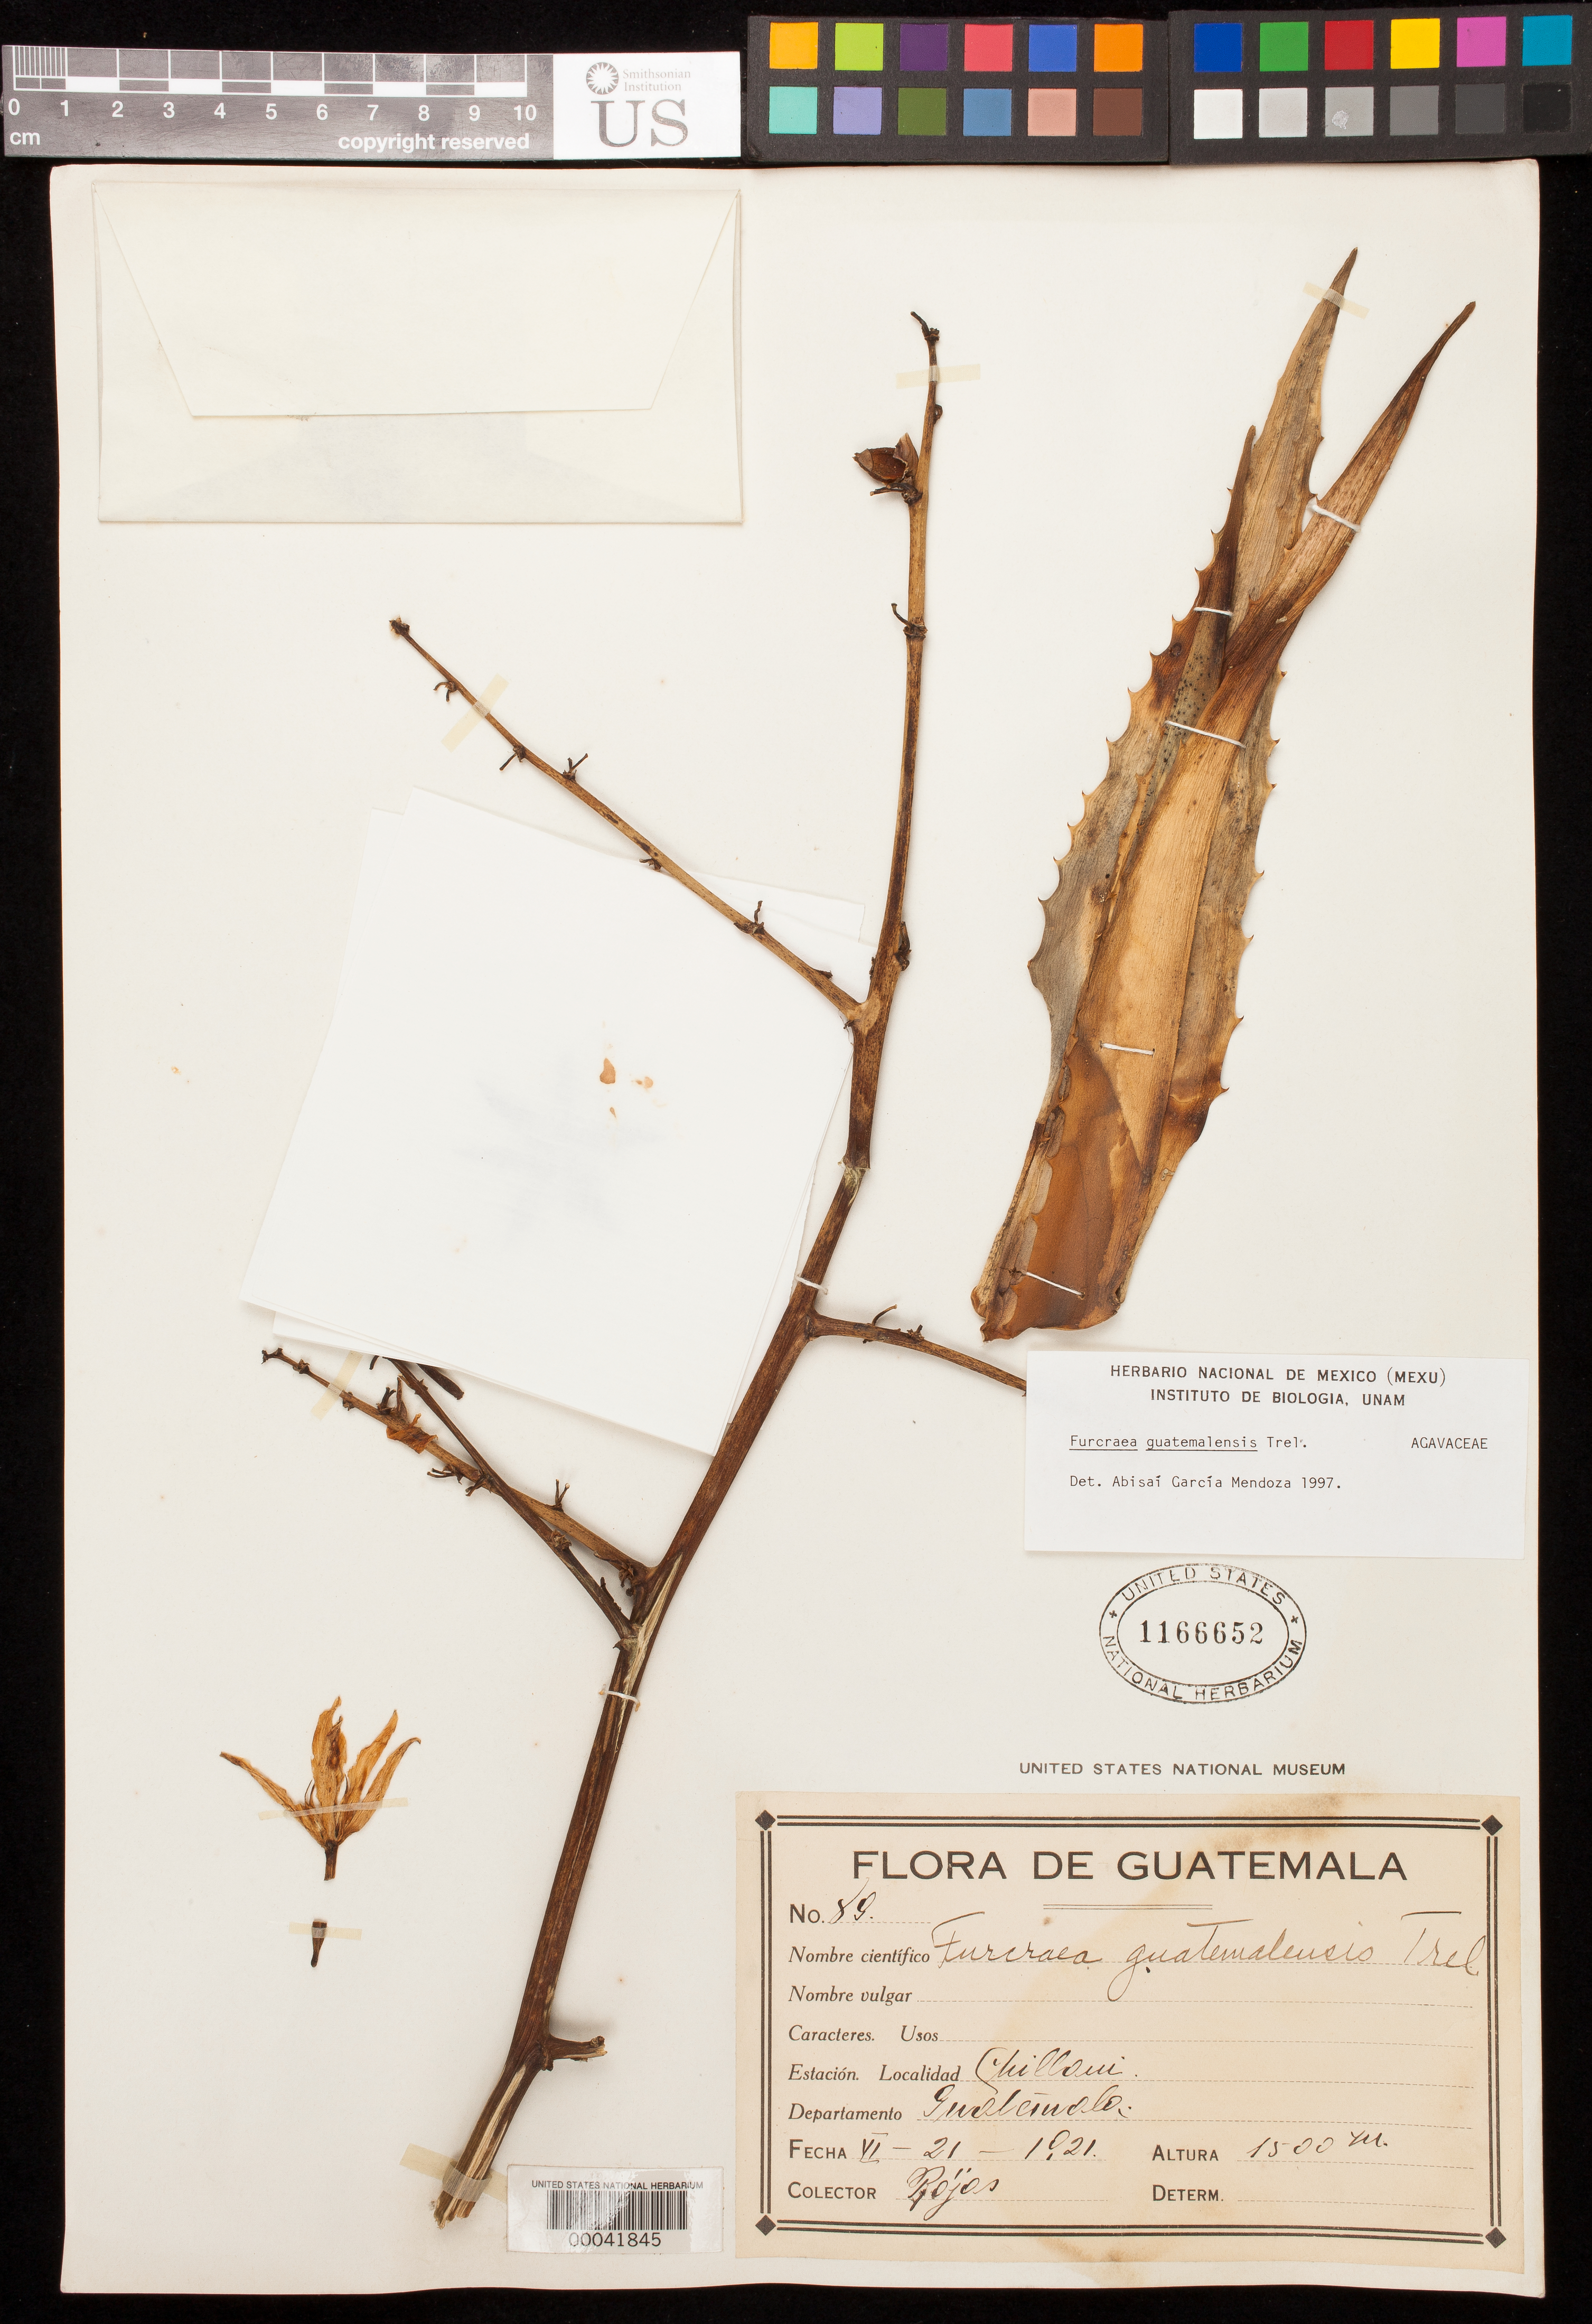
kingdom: Plantae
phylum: Tracheophyta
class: Liliopsida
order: Asparagales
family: Asparagaceae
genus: Furcraea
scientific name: Furcraea guatemalensis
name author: Trel.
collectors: T. Rojos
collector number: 89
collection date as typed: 21 Jun 1921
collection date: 1921-06-21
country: Guatemala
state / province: Guatemala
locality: Chilloni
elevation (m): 1500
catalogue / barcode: US 1166652